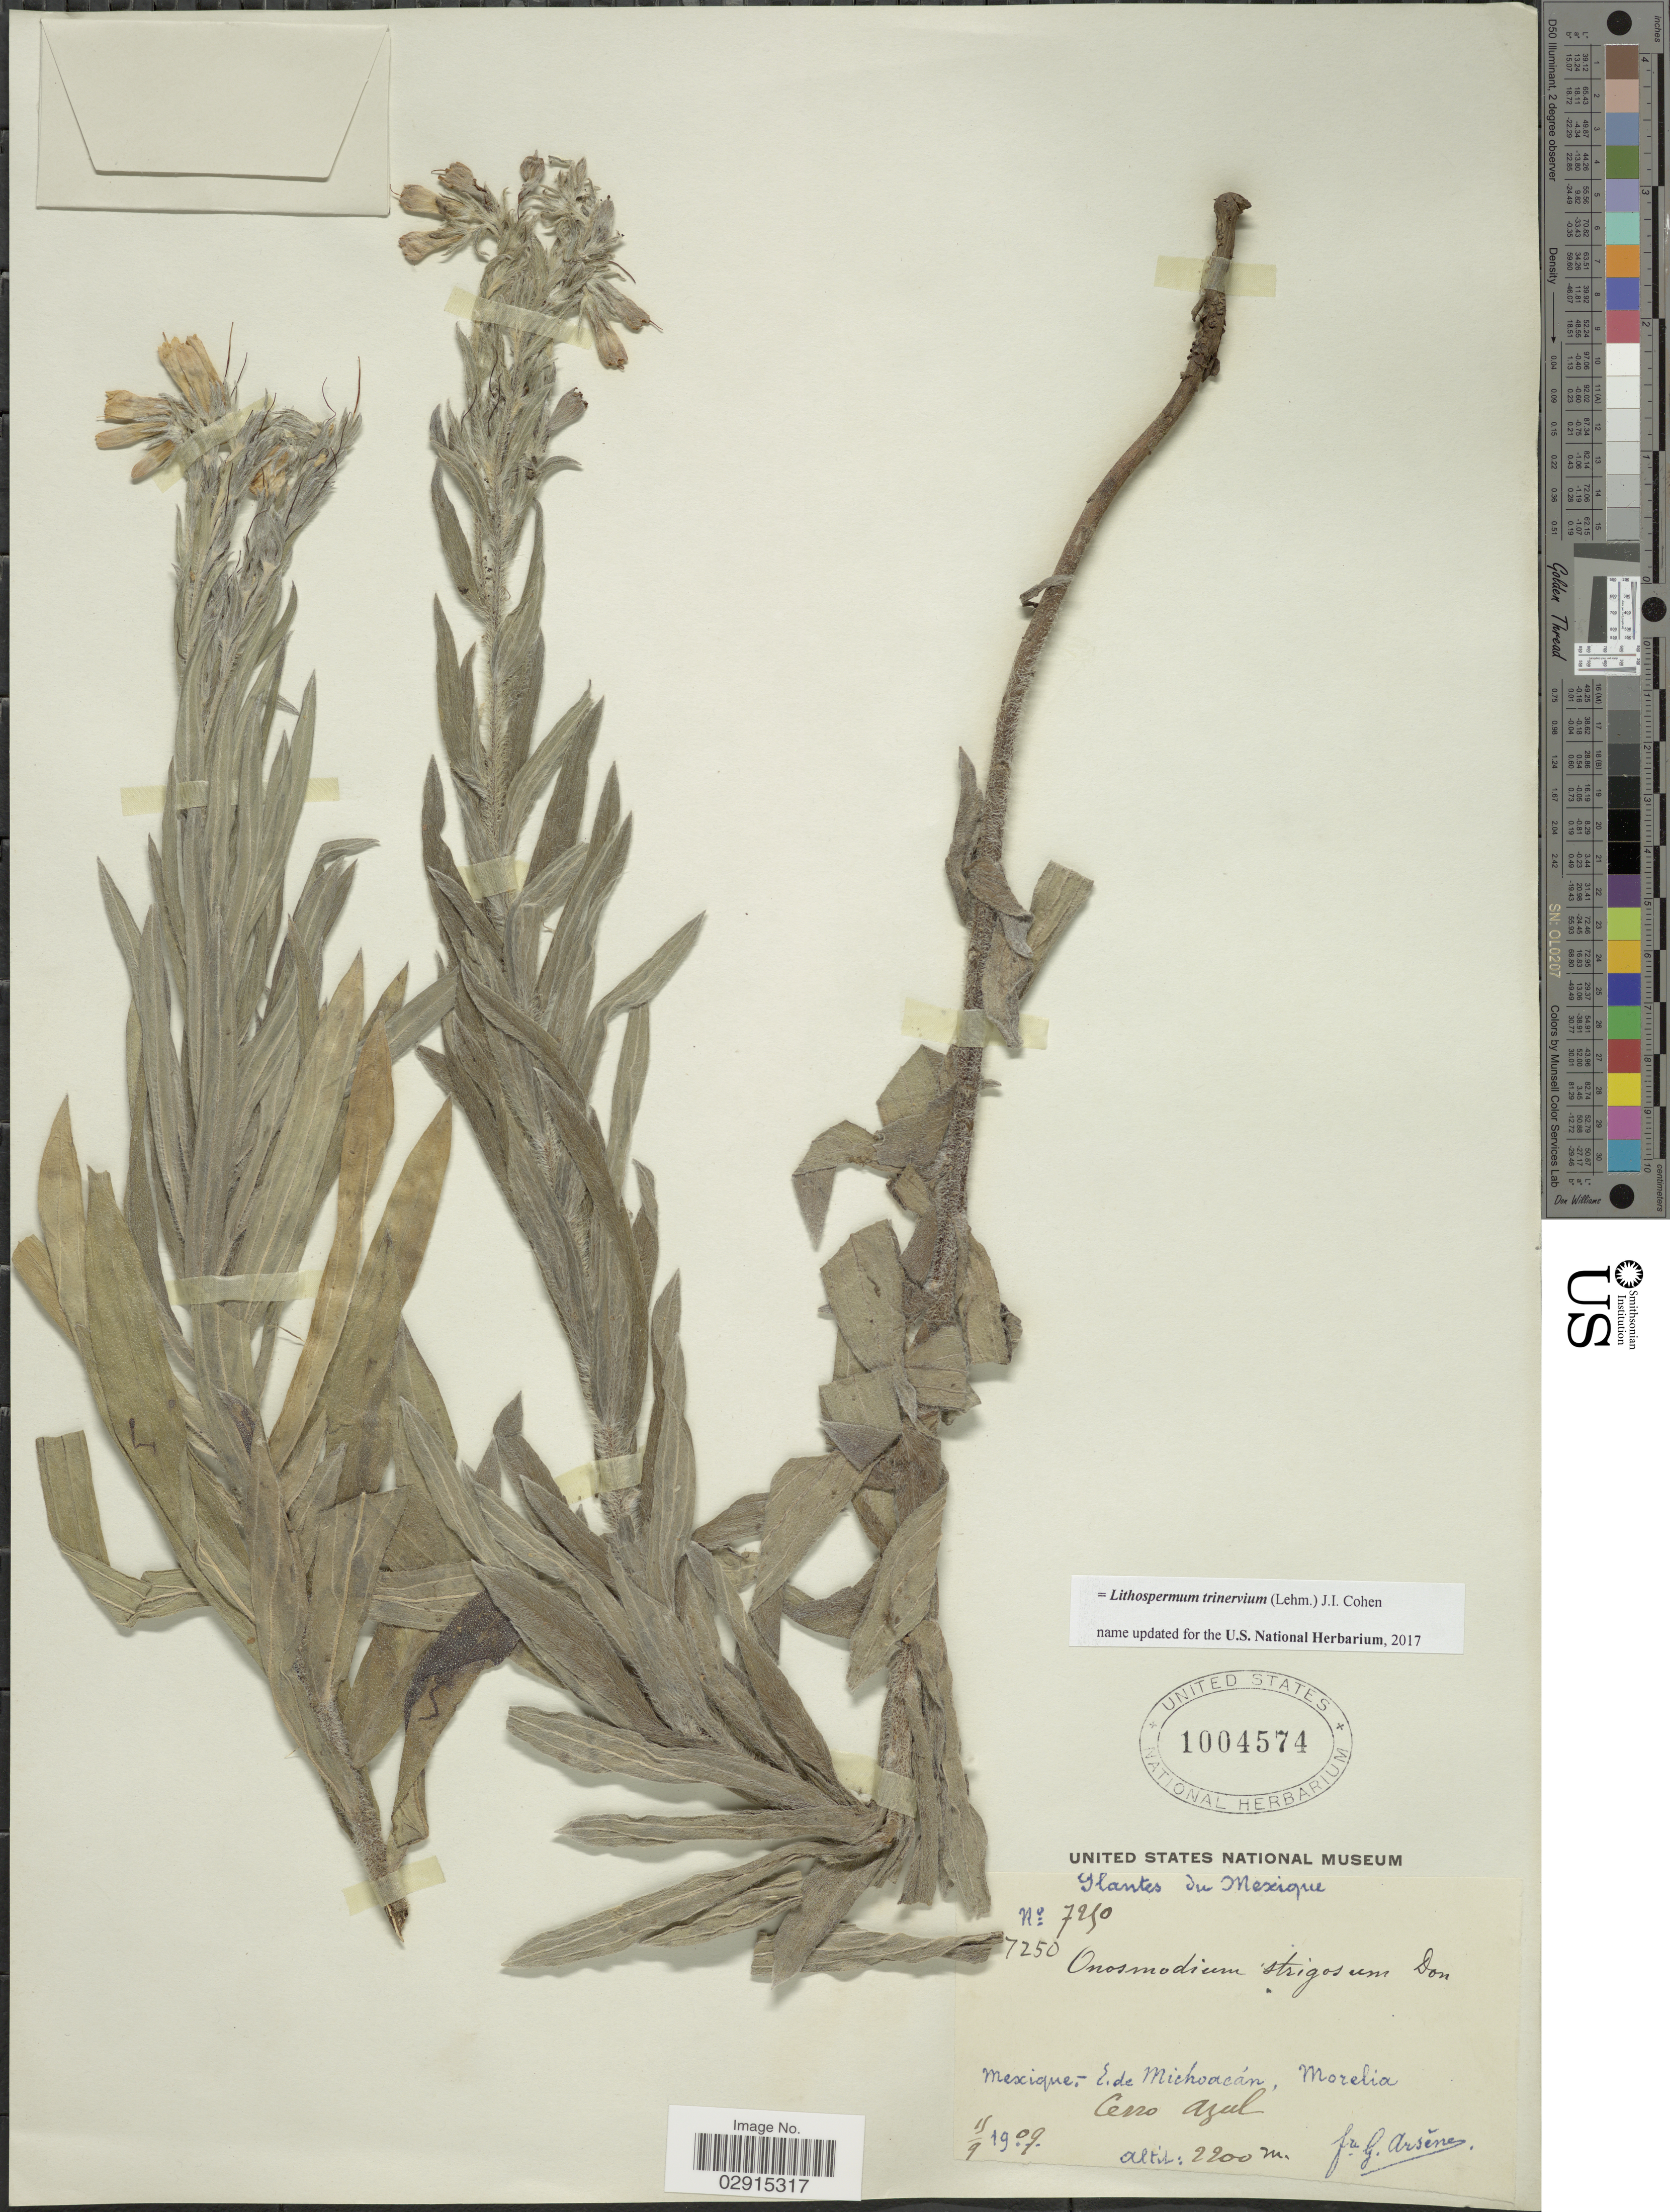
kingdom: Plantae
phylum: Tracheophyta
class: Magnoliopsida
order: Boraginales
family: Boraginaceae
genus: Lithospermum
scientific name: Lithospermum trinervium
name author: (Lehm.) J.I. Cohen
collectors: Bro. G. Arsène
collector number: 7250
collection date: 1909-09-15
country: Mexico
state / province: Michoacán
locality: Morelia. Cerro Azul.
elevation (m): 2200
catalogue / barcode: US 1004574